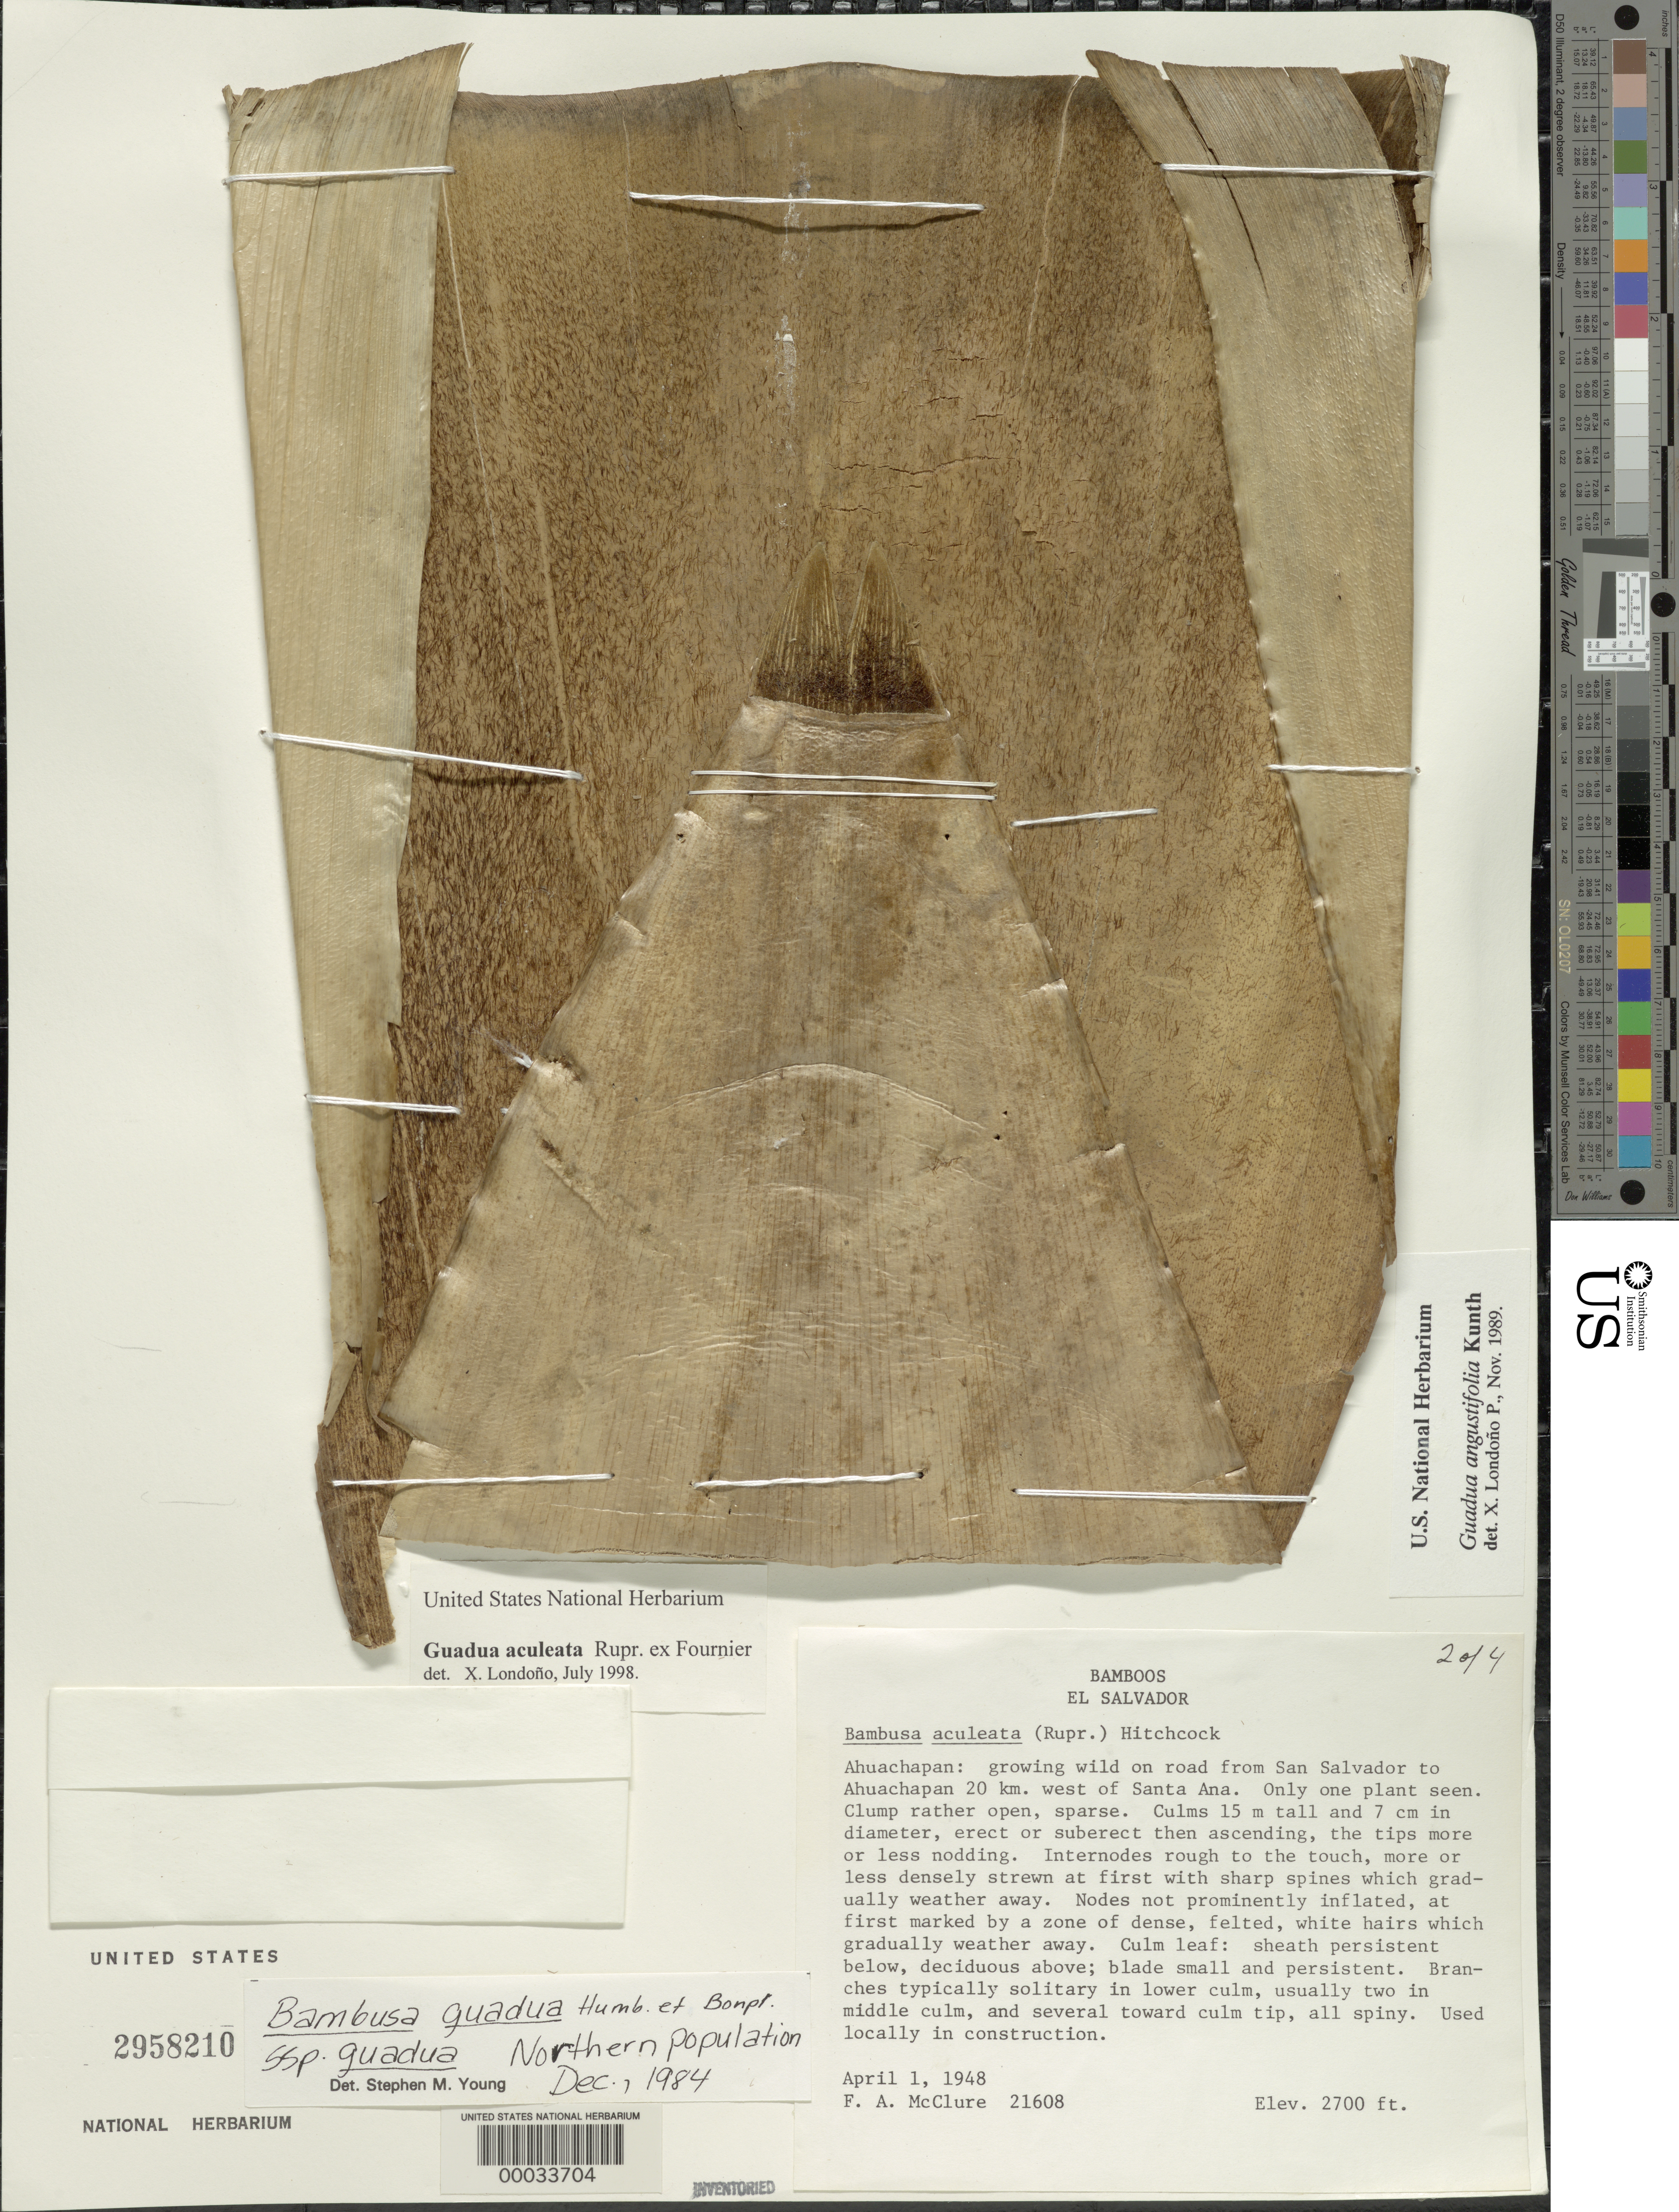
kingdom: Plantae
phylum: Tracheophyta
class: Liliopsida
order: Poales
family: Poaceae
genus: Guadua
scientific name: Guadua aculeata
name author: Rupr. ex E. Fourn.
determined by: Londoño, X., (TULV), Jardin Botanico "Juan Maria Cespedes"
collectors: F. A. McClure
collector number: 21608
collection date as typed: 01 Apr 1948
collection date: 1948-04-01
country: El Salvador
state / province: Ahuachapán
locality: Ahuachapan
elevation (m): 824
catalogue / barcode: US 2958210